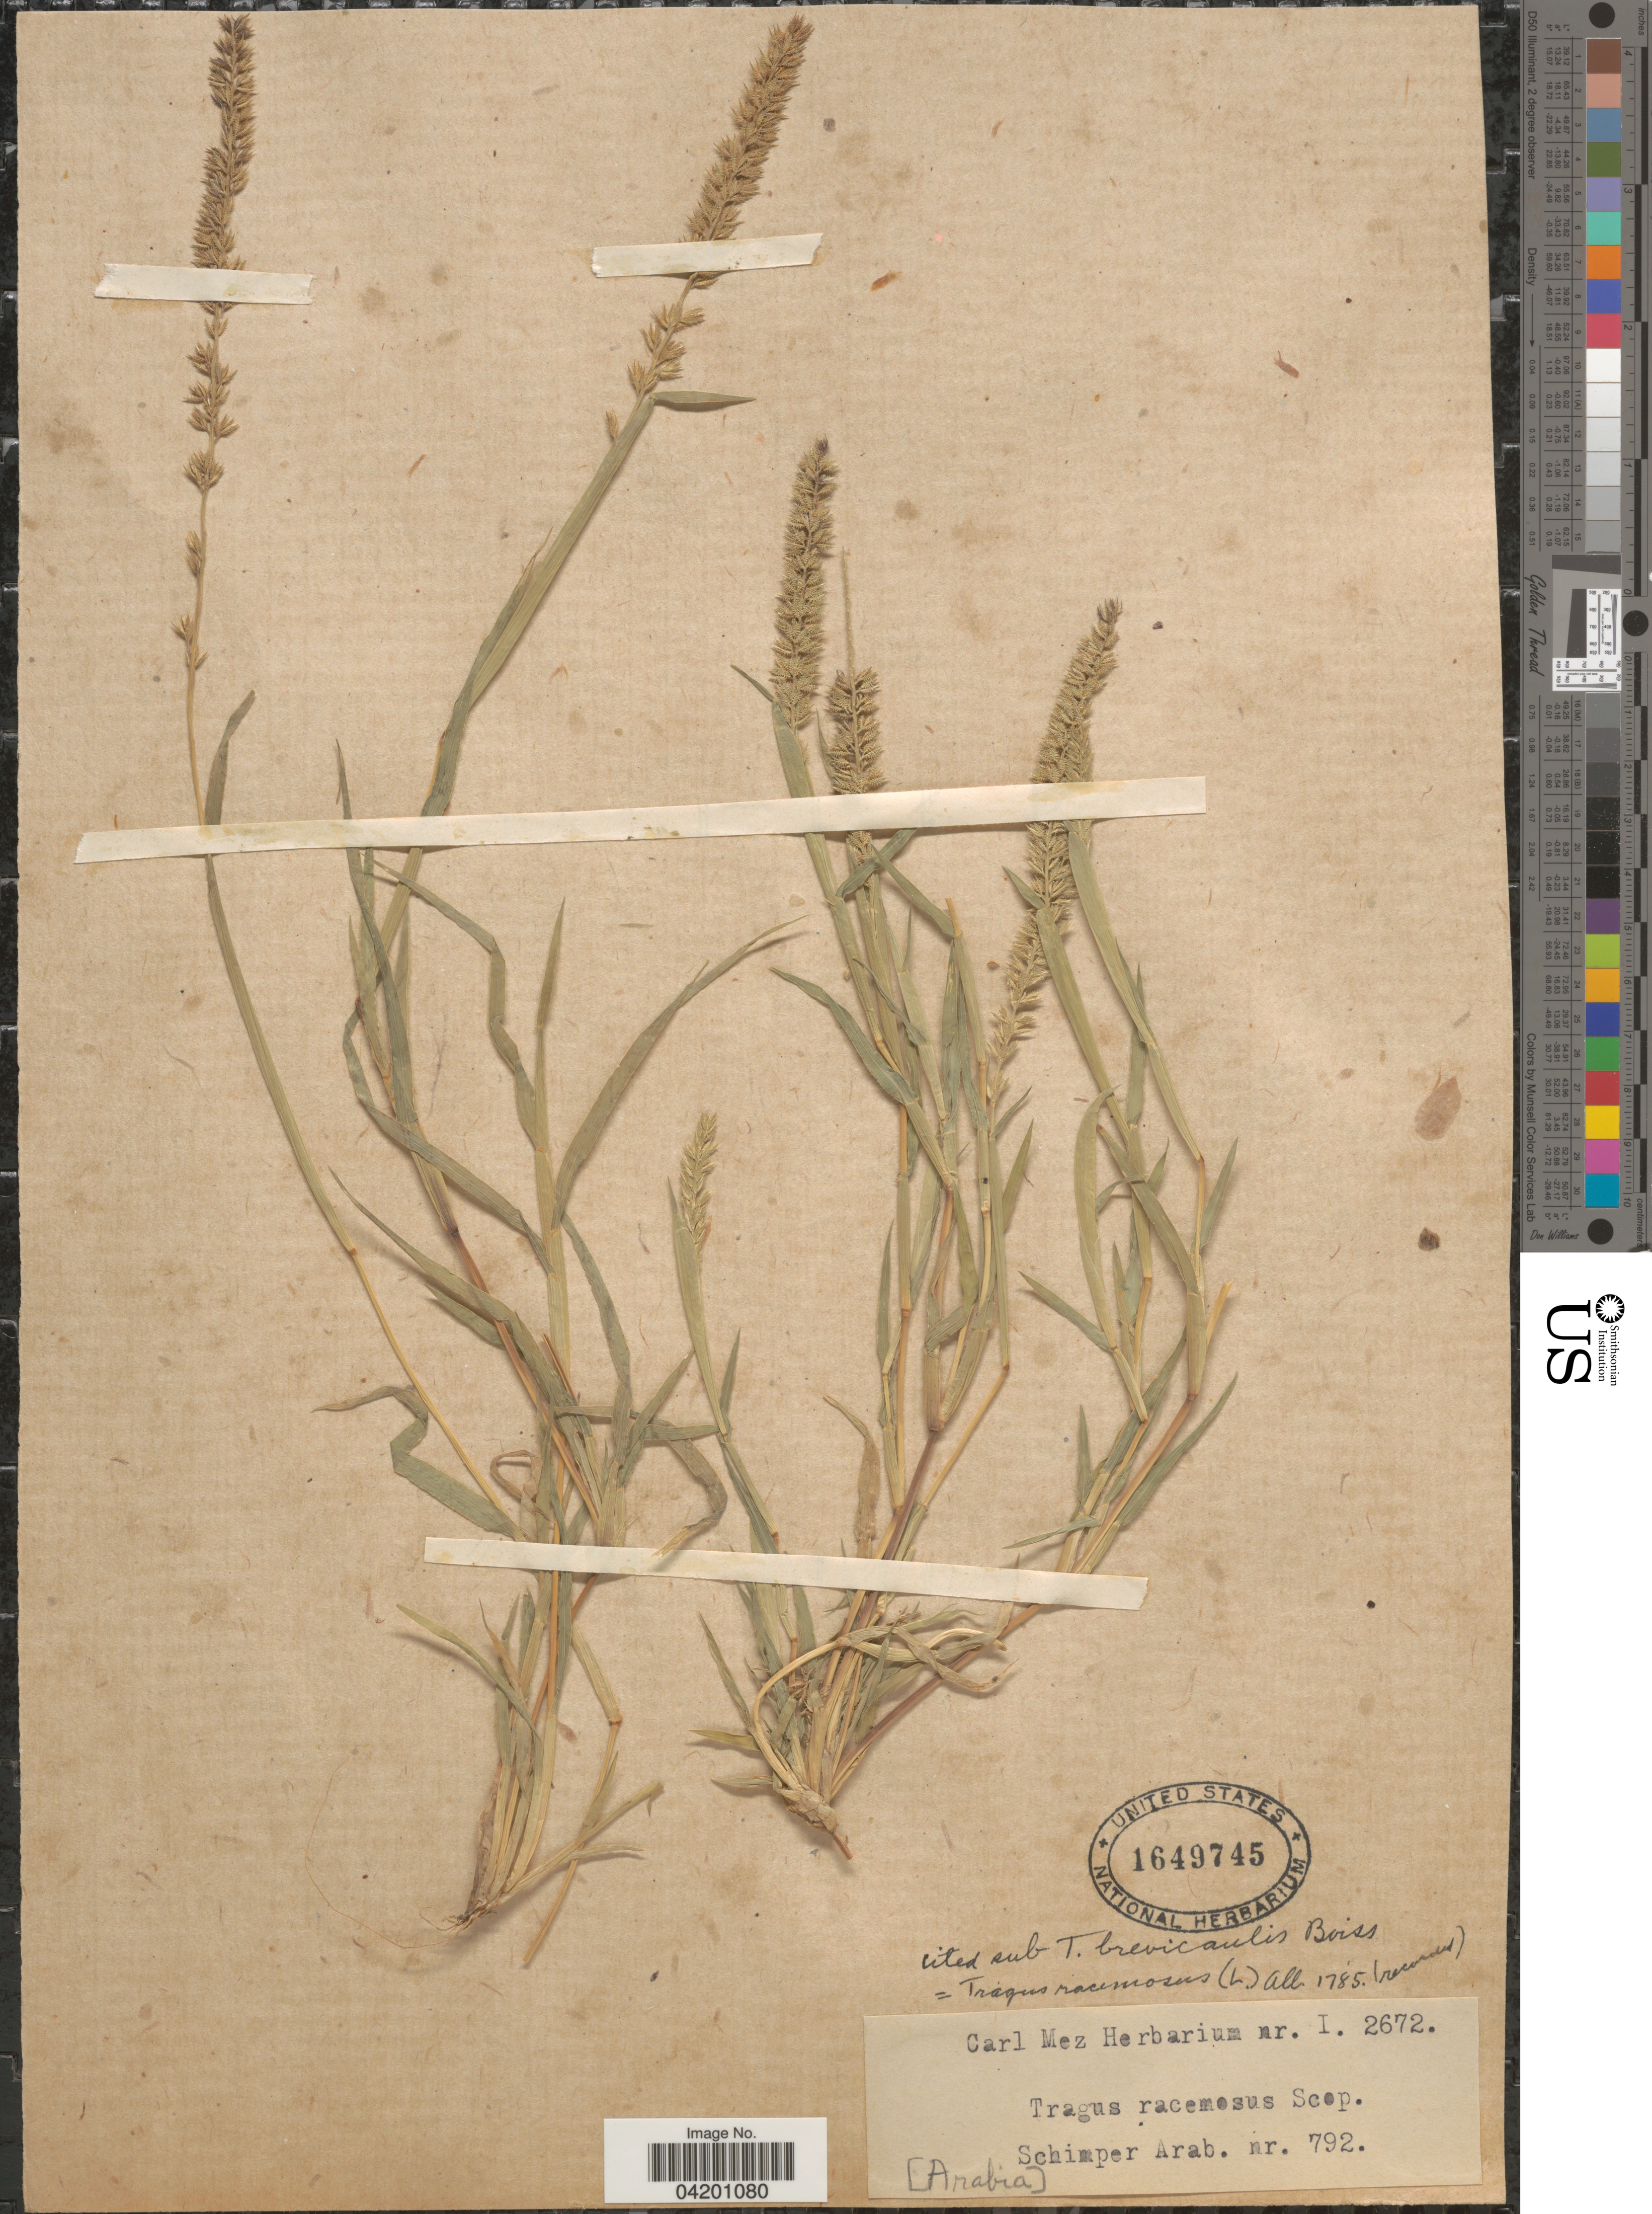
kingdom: Plantae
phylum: Tracheophyta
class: Liliopsida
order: Poales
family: Poaceae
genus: Tragus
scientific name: Tragus racemosus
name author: (L.) All.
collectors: -. Schimper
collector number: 792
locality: [Arabia].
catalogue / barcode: US 1649745